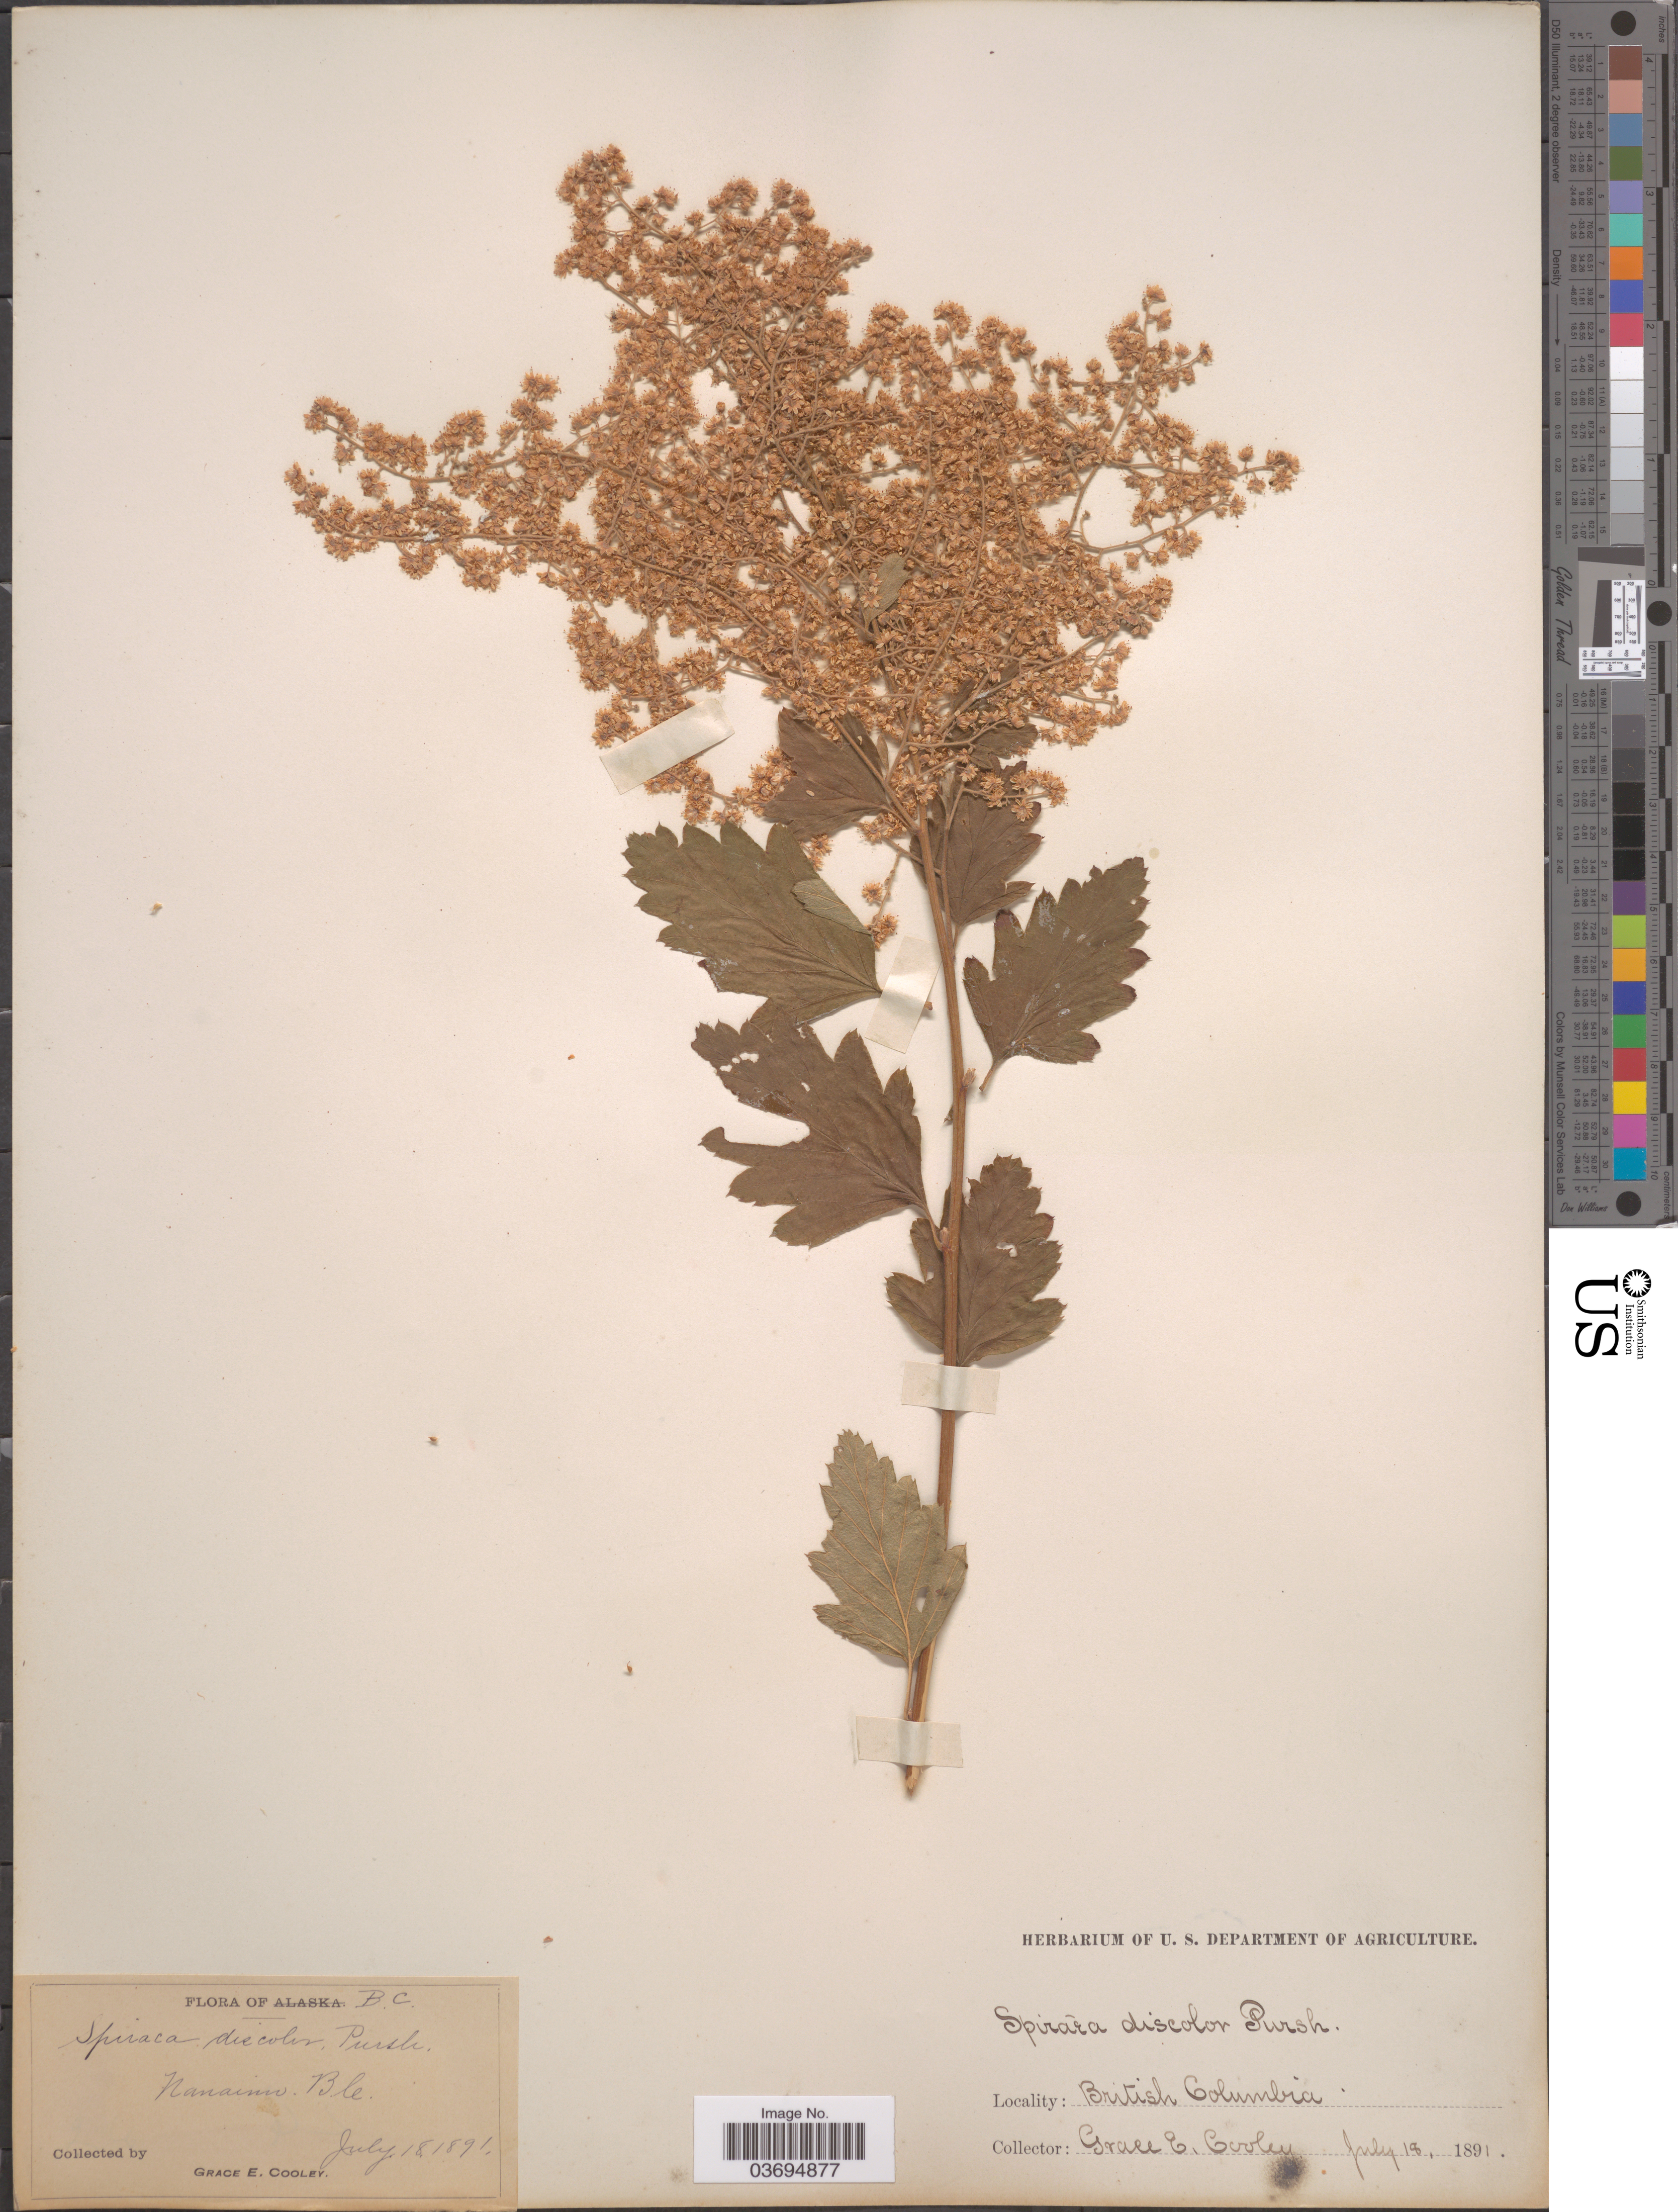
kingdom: Plantae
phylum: Tracheophyta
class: Magnoliopsida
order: Rosales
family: Rosaceae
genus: Holodiscus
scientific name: Holodiscus discolor var. discolor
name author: (Pursh) Maxim.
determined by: Strong, Mark T., (BOT), Smithsonian Institution - National Museum of Natural History (UNITED STATES)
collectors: G. E. Cooley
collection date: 1891-07-18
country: Canada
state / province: British Columbia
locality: Nanaimo.